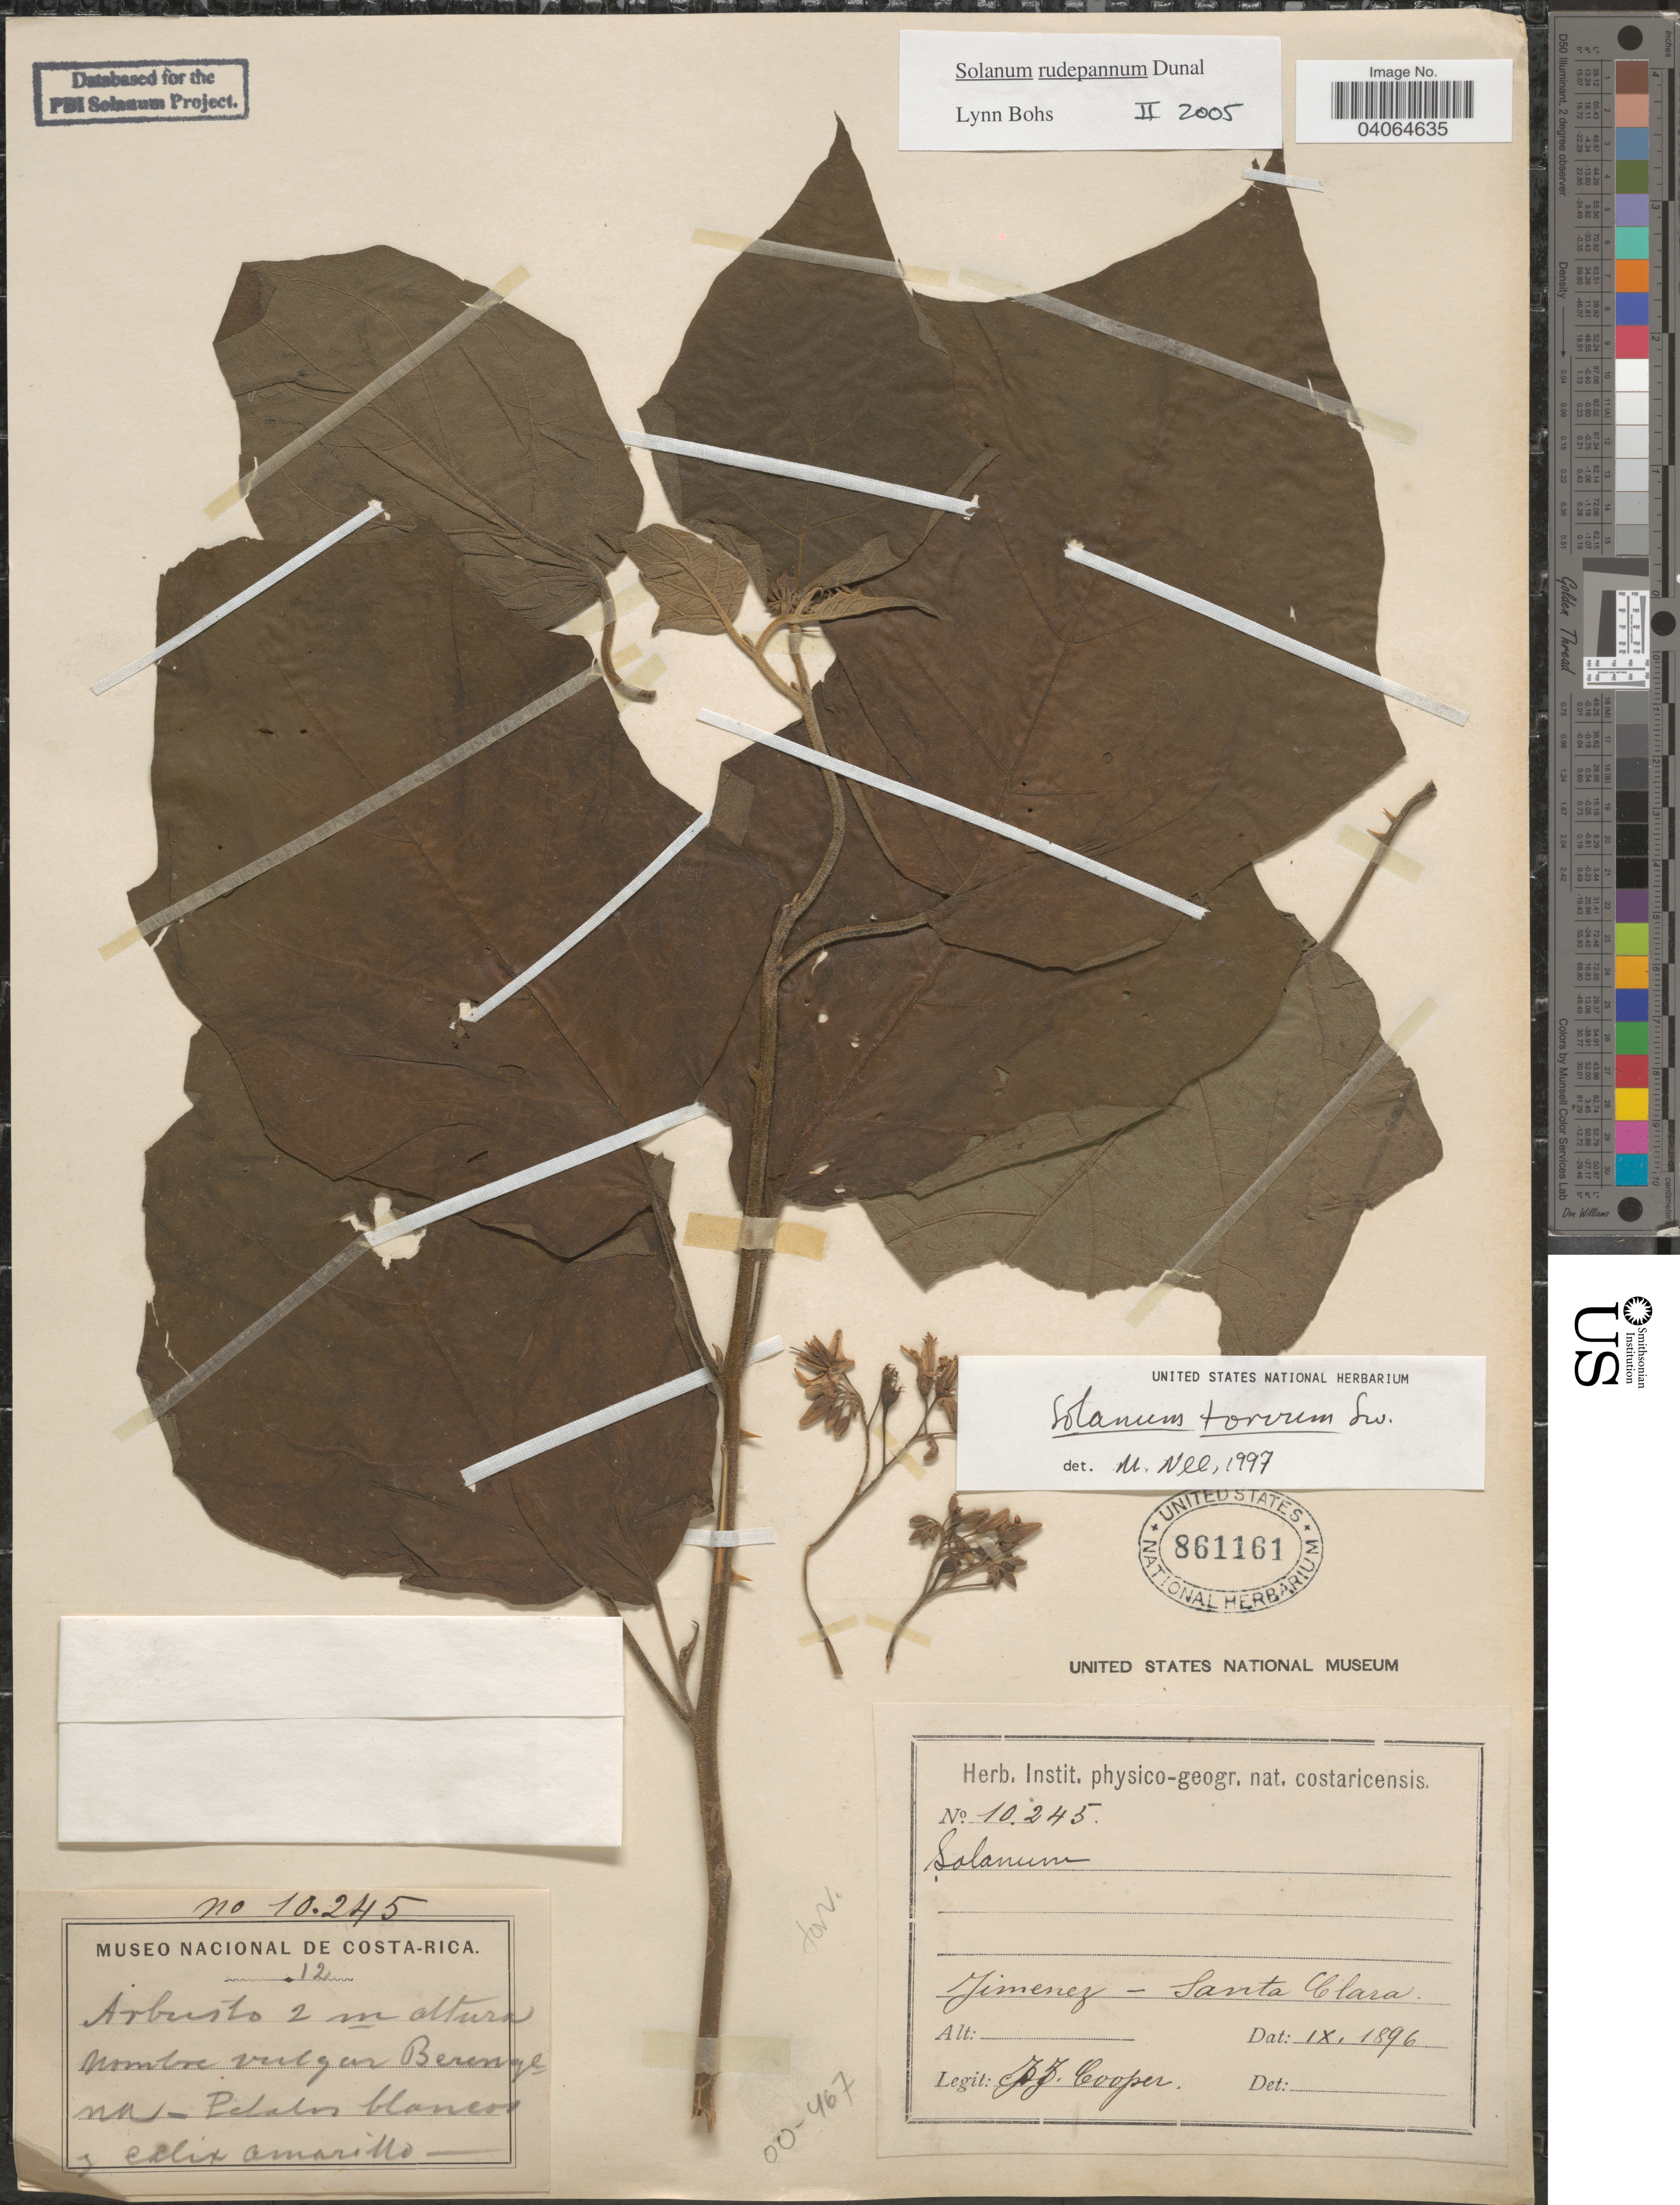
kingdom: Plantae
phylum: Tracheophyta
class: Magnoliopsida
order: Solanales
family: Solanaceae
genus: Solanum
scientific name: Solanum rudepannum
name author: Dunal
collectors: J. J. Cooper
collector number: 10245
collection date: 1896-09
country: Costa Rica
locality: Jimenez - Santa Clara.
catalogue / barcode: US 861161